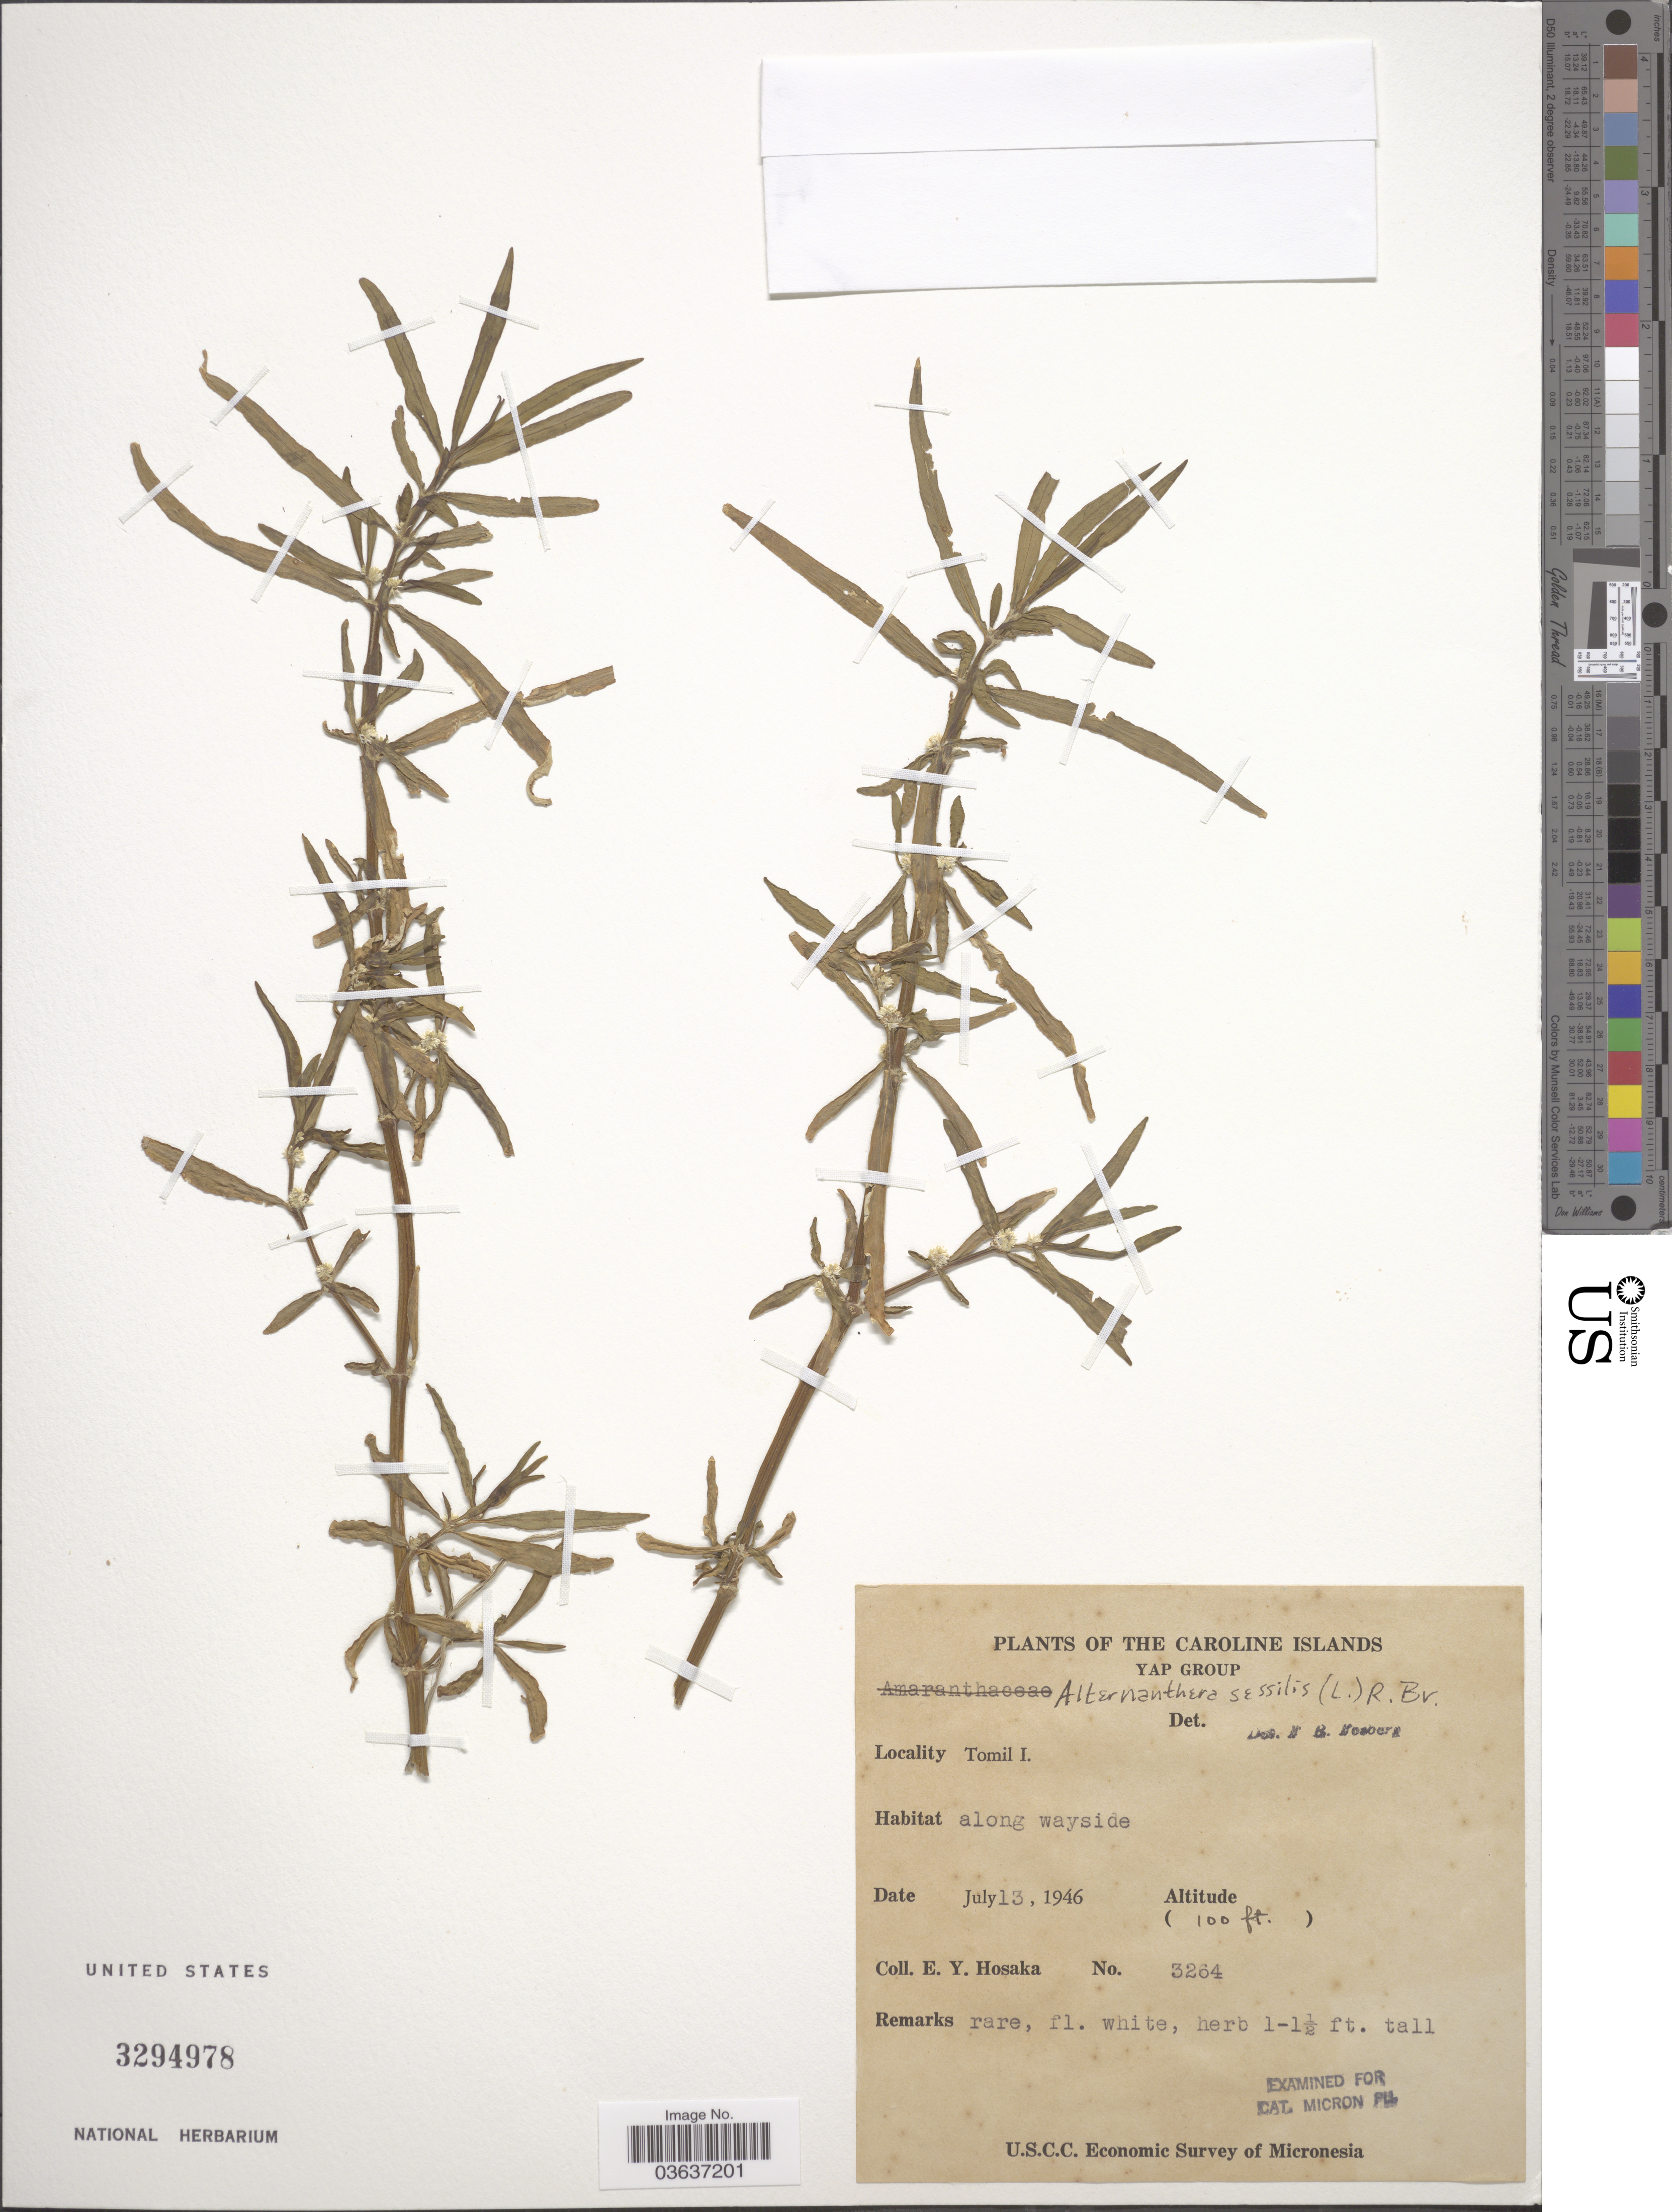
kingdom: Plantae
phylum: Tracheophyta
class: Magnoliopsida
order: Caryophyllales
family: Amaranthaceae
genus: Alternanthera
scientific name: Alternanthera sessilis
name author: (L.) DC.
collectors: E. Y. Hosaka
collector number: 3264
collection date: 1946-07-13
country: Micronesia, Federated States of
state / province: Yap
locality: The Caroline Islands. Yap Group. Tomil I. along wayside.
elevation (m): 30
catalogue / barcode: US 3294978